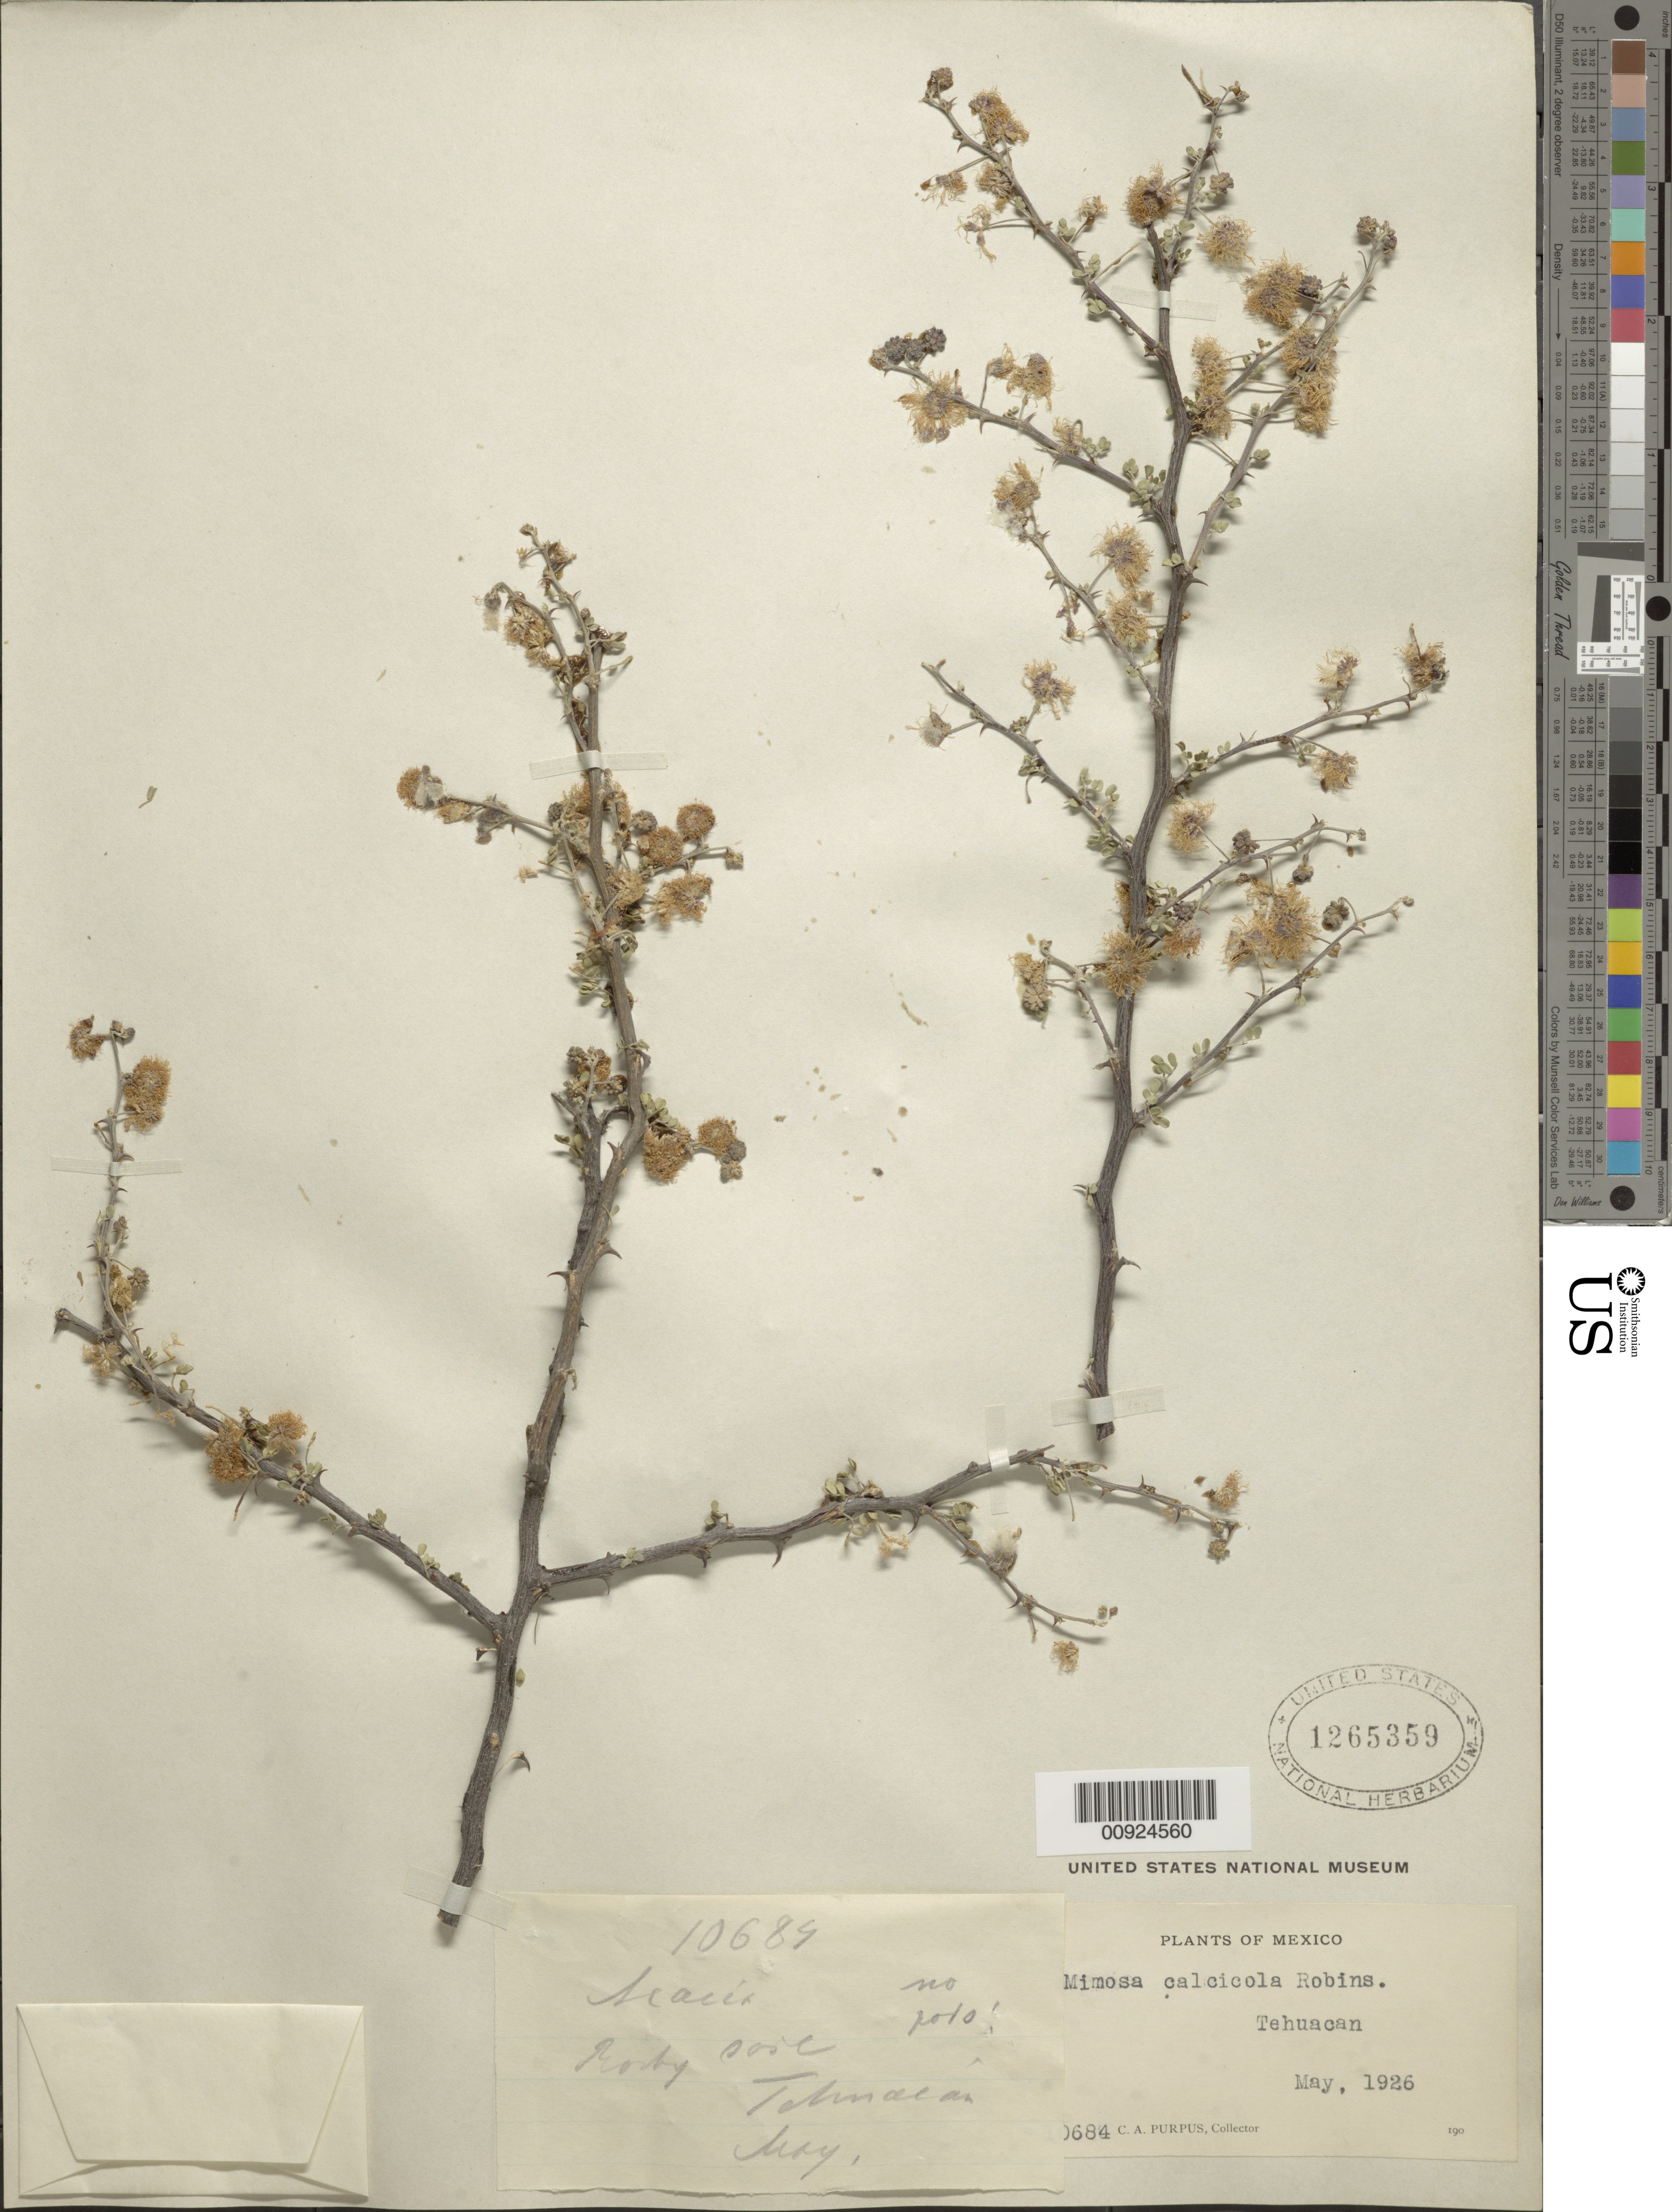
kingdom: Plantae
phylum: Tracheophyta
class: Magnoliopsida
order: Fabales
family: Fabaceae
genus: Mimosa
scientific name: Mimosa calcicola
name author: B.L. Rob.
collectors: C. A. Purpus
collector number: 10684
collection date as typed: May 1926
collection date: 1926-05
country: Mexico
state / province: Puebla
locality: Tehuacán.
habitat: Rocky soil.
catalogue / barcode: US 1265359